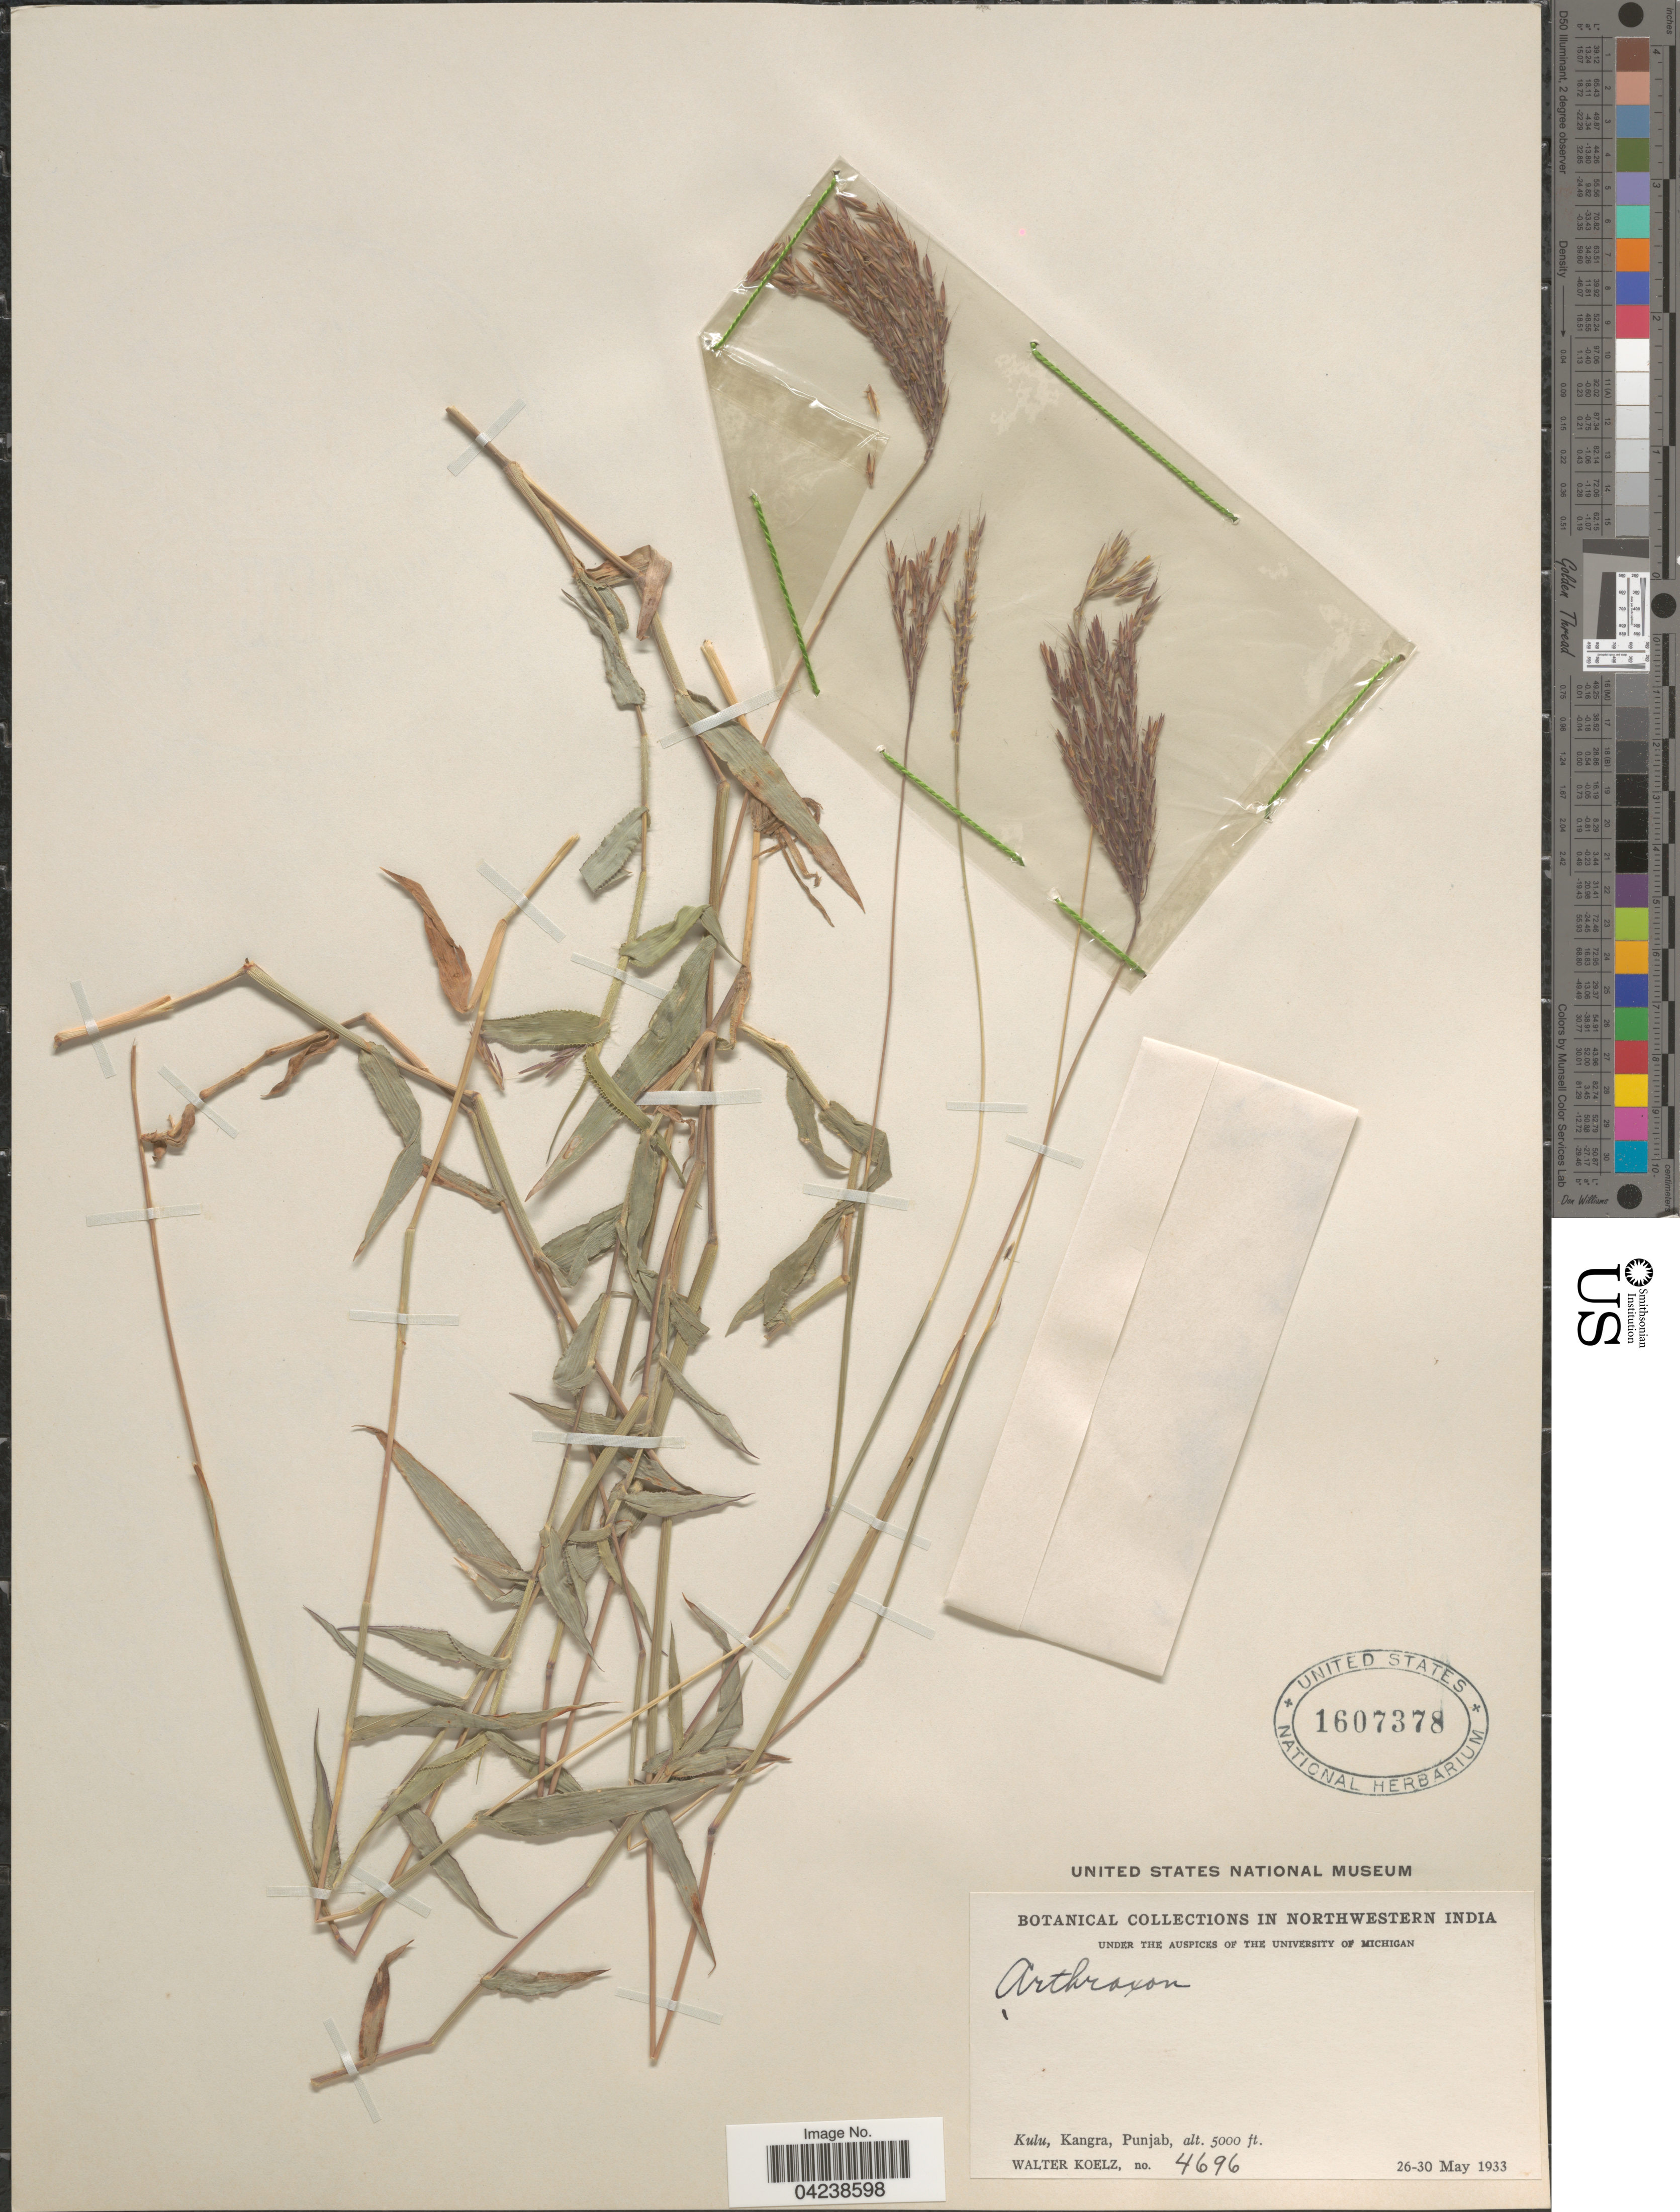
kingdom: Plantae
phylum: Tracheophyta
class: Liliopsida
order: Poales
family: Poaceae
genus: Arthraxon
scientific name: Arthraxon lanceolatus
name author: (Roxb.) Hochst.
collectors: W. N. Koelz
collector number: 4696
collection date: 1933-05-26/1933-05-30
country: India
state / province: Punjab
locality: In northwestern India. Kulu, Kangra.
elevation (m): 1524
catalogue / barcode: US 1607378